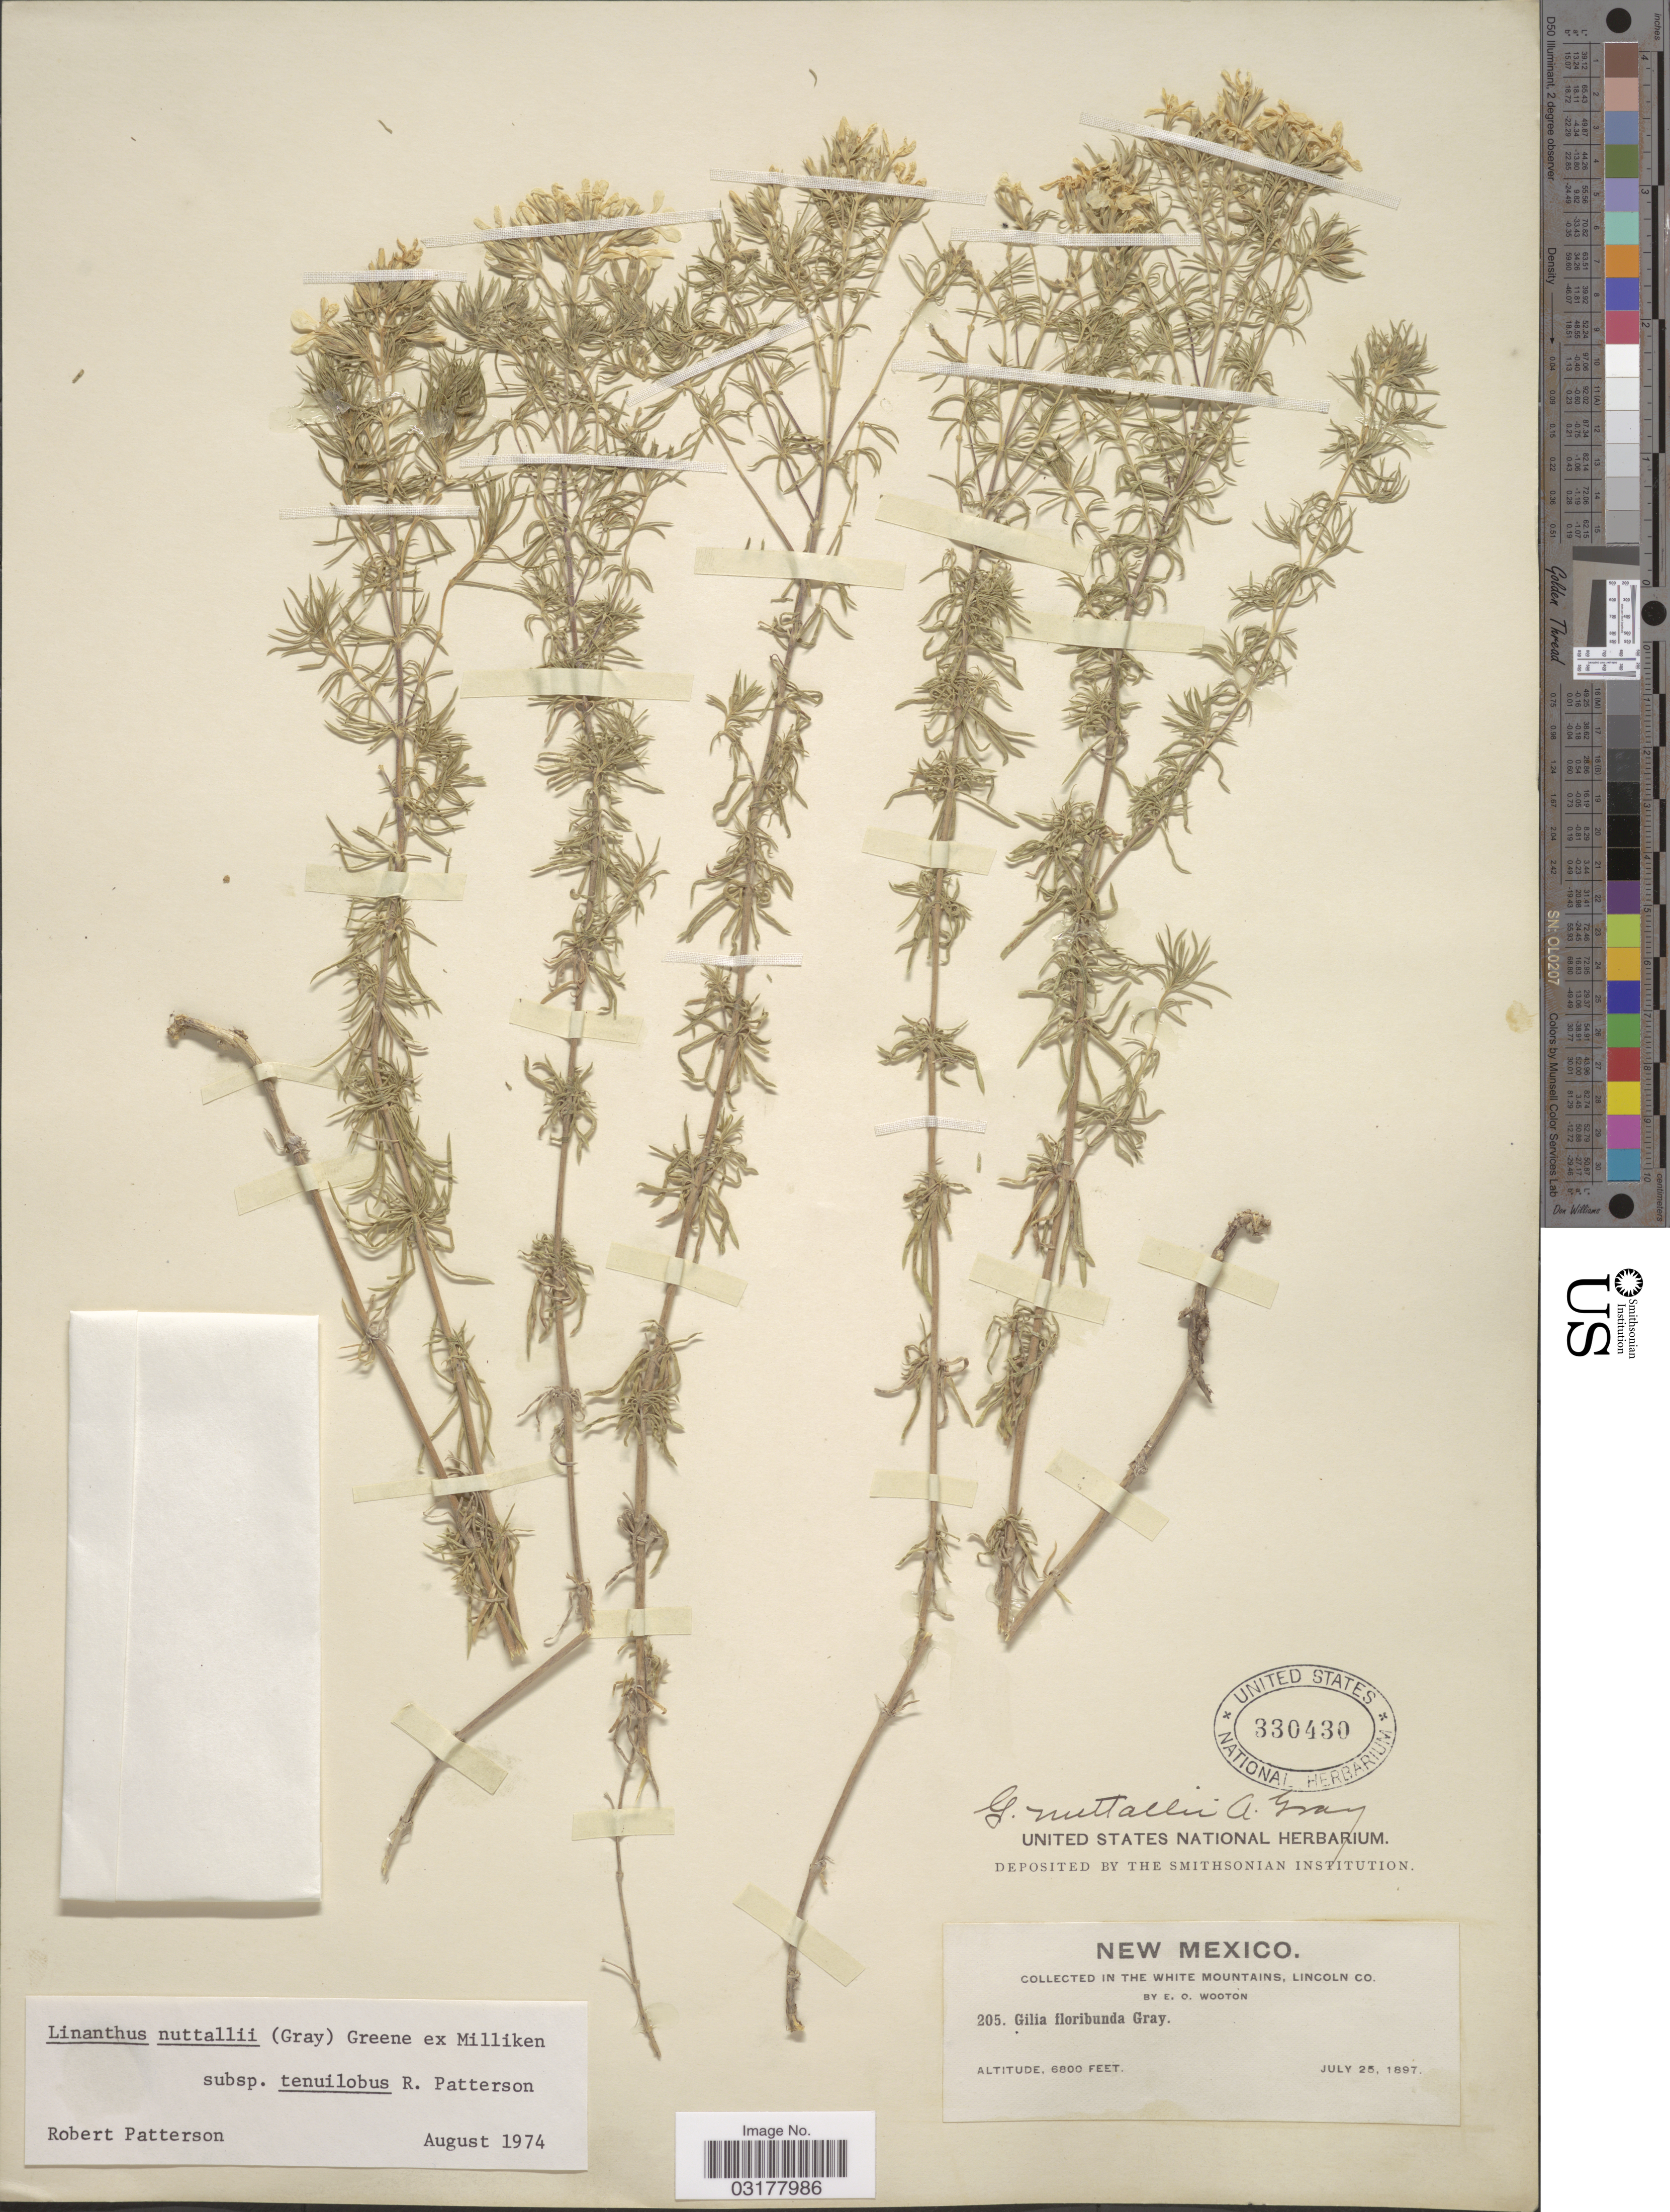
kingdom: Plantae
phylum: Tracheophyta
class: Magnoliopsida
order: Ericales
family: Polemoniaceae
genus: Leptosiphon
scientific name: Leptosiphon nuttallii subsp. nuttallii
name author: (A. Gray) J.M. Porter & L.A. Johnson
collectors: E. O. Wooton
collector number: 205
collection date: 1897-07-25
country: United States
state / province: New Mexico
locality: In the White Mountains, Lincoln Co.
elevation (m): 2073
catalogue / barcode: US 330430